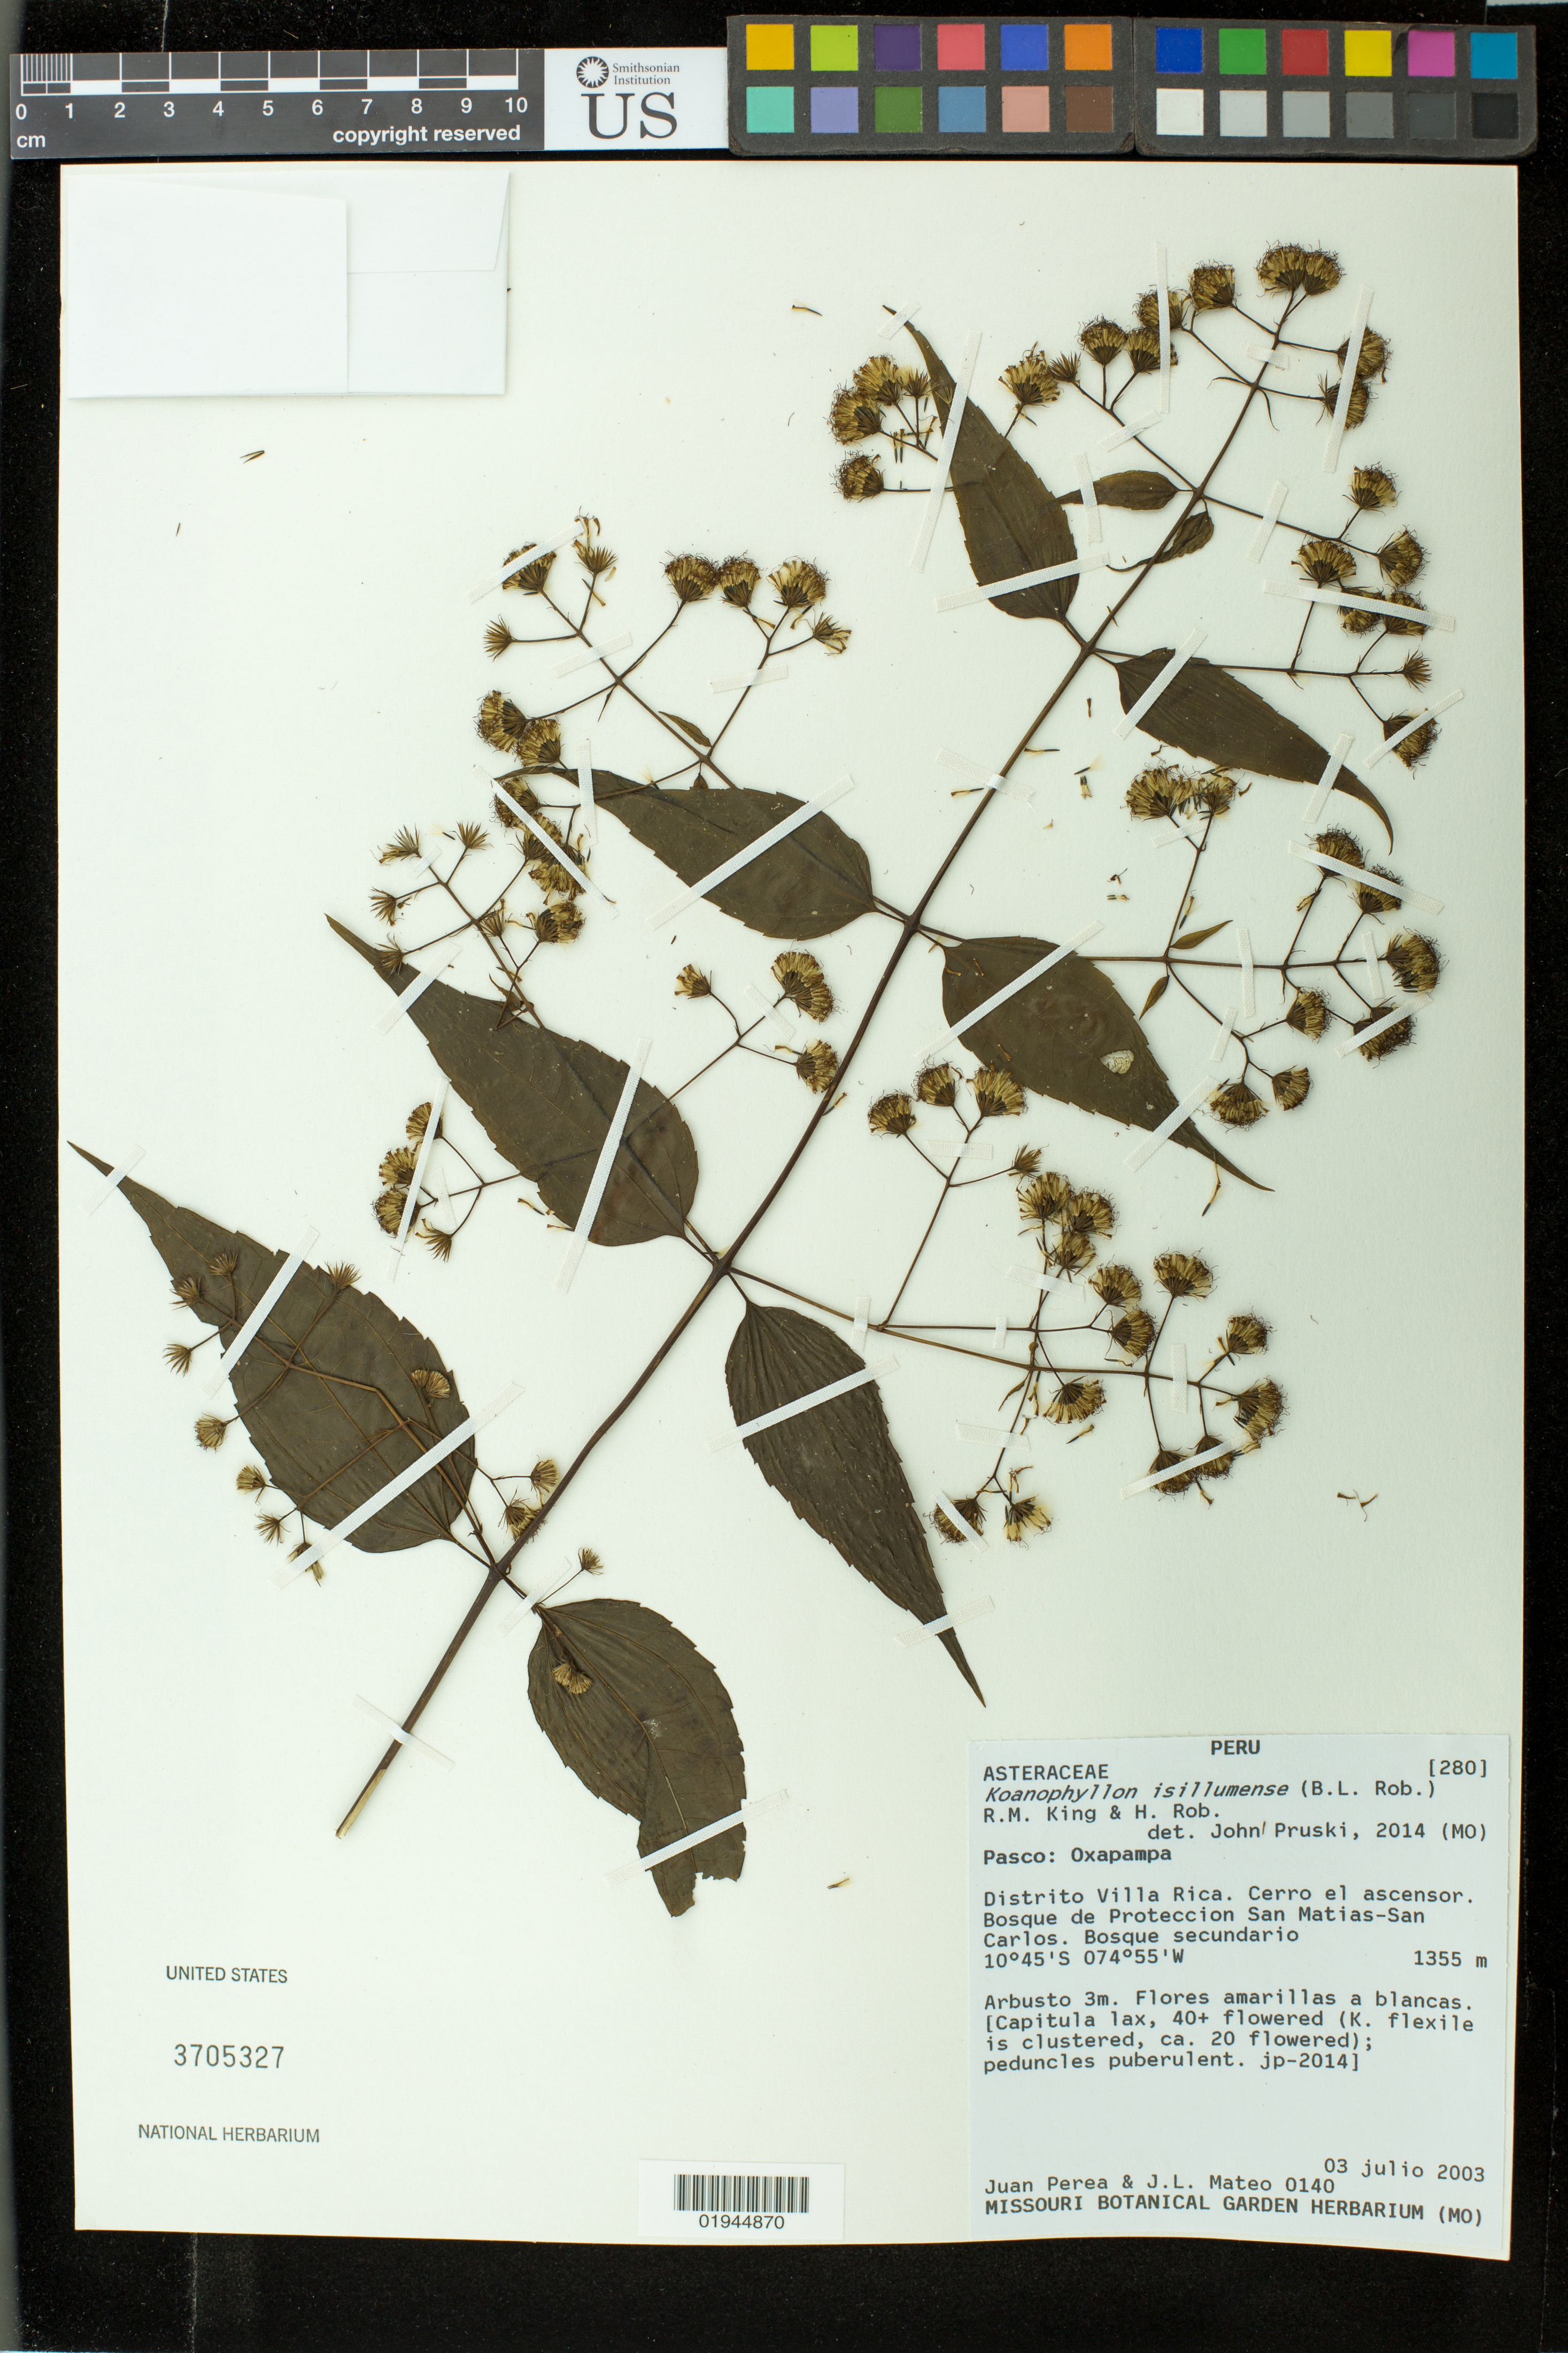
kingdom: Plantae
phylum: Tracheophyta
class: Magnoliopsida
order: Asterales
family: Asteraceae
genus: Koanophyllon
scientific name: Koanophyllon isillumense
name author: (B.L. Rob.) R.M. King & H. Rob.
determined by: Pruski, J. F.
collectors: J. Perea & C. Mateo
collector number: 0140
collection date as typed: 03 Jul 2003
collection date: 2003-07-03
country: Peru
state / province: Pasco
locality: Pasco: Oxapampa. Distrito Villa Rica. Cerro el ascensor. Bosque de Proteccion San Matias-San Carlos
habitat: bosque secundario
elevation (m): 1355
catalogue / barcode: US 3705327